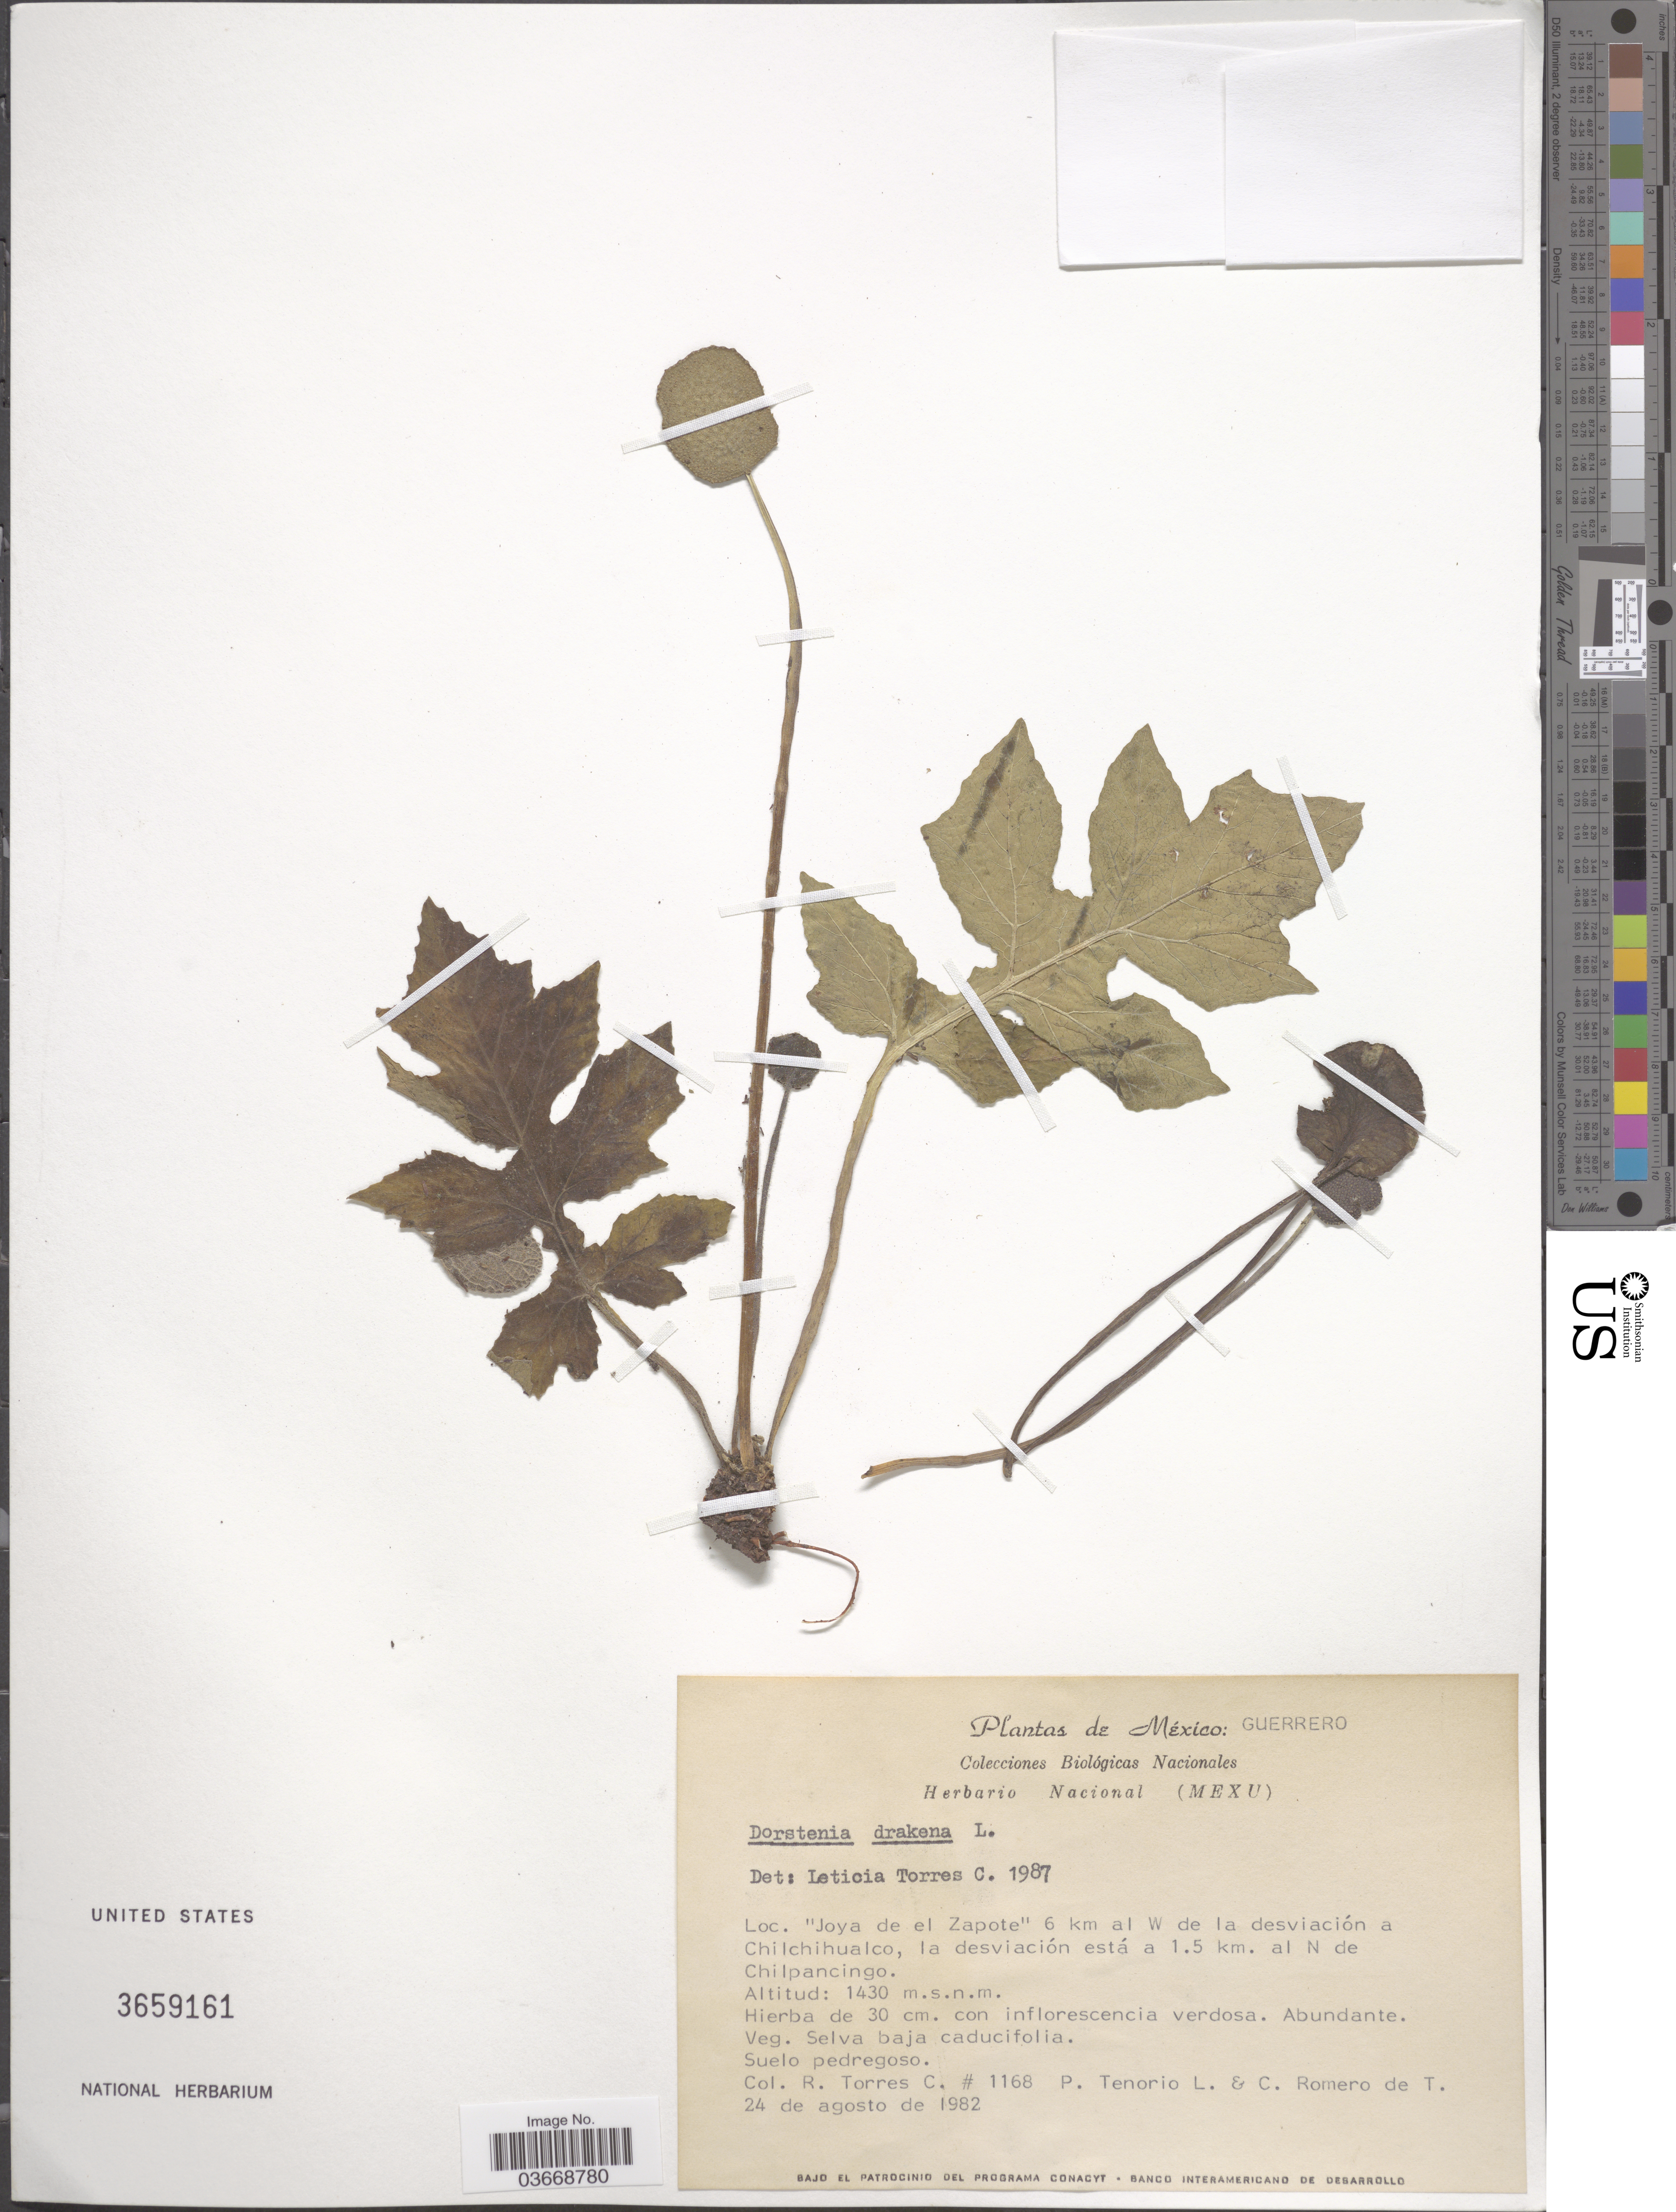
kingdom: Plantae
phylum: Tracheophyta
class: Magnoliopsida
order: Rosales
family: Moraceae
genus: Dorstenia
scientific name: Dorstenia drakena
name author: L.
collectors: R. Torres C., P. Tenorio L. & C. Romero de T.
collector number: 1168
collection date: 1982-08-24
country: Mexico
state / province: Guerrero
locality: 'Joya de el Zapote' 6 km al W de la desviación a Chilchihualco, la desviación está a 1.5 km. al N de Chilpancingo.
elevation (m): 1430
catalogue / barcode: US 3659161